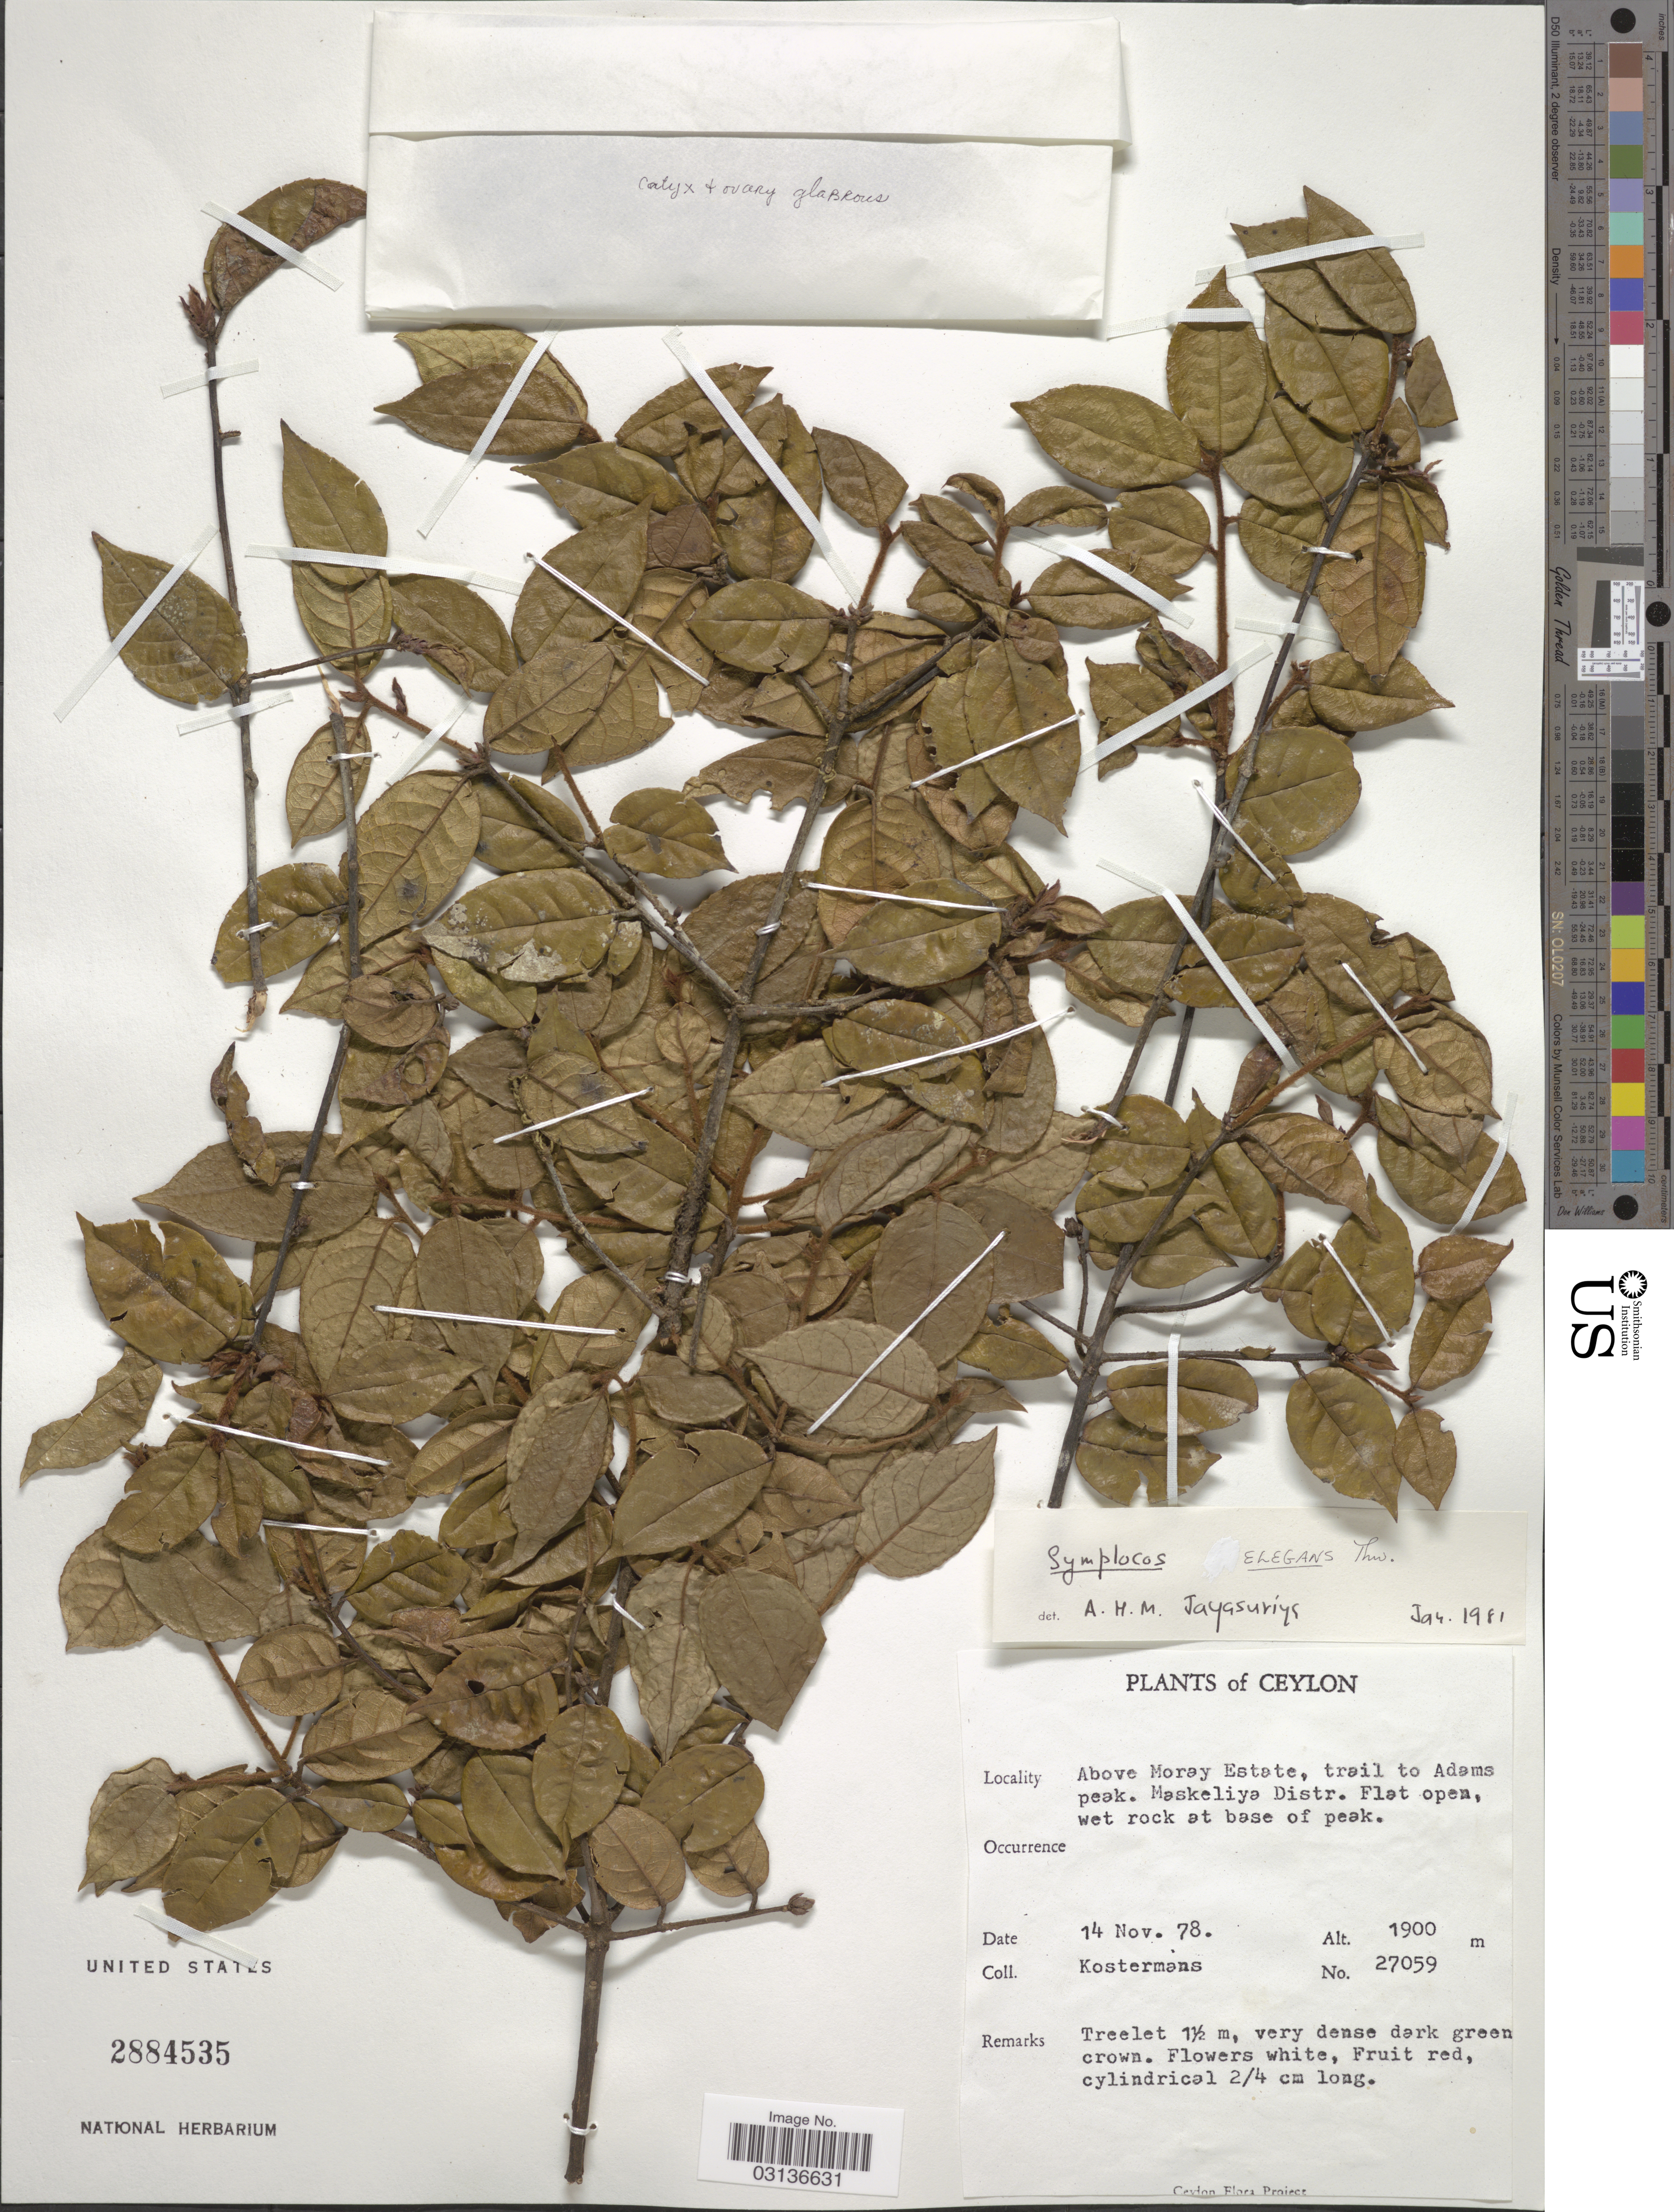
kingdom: Plantae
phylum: Tracheophyta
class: Magnoliopsida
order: Ericales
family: Symplocaceae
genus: Symplocos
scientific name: Symplocos elegans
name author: Thwaites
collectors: Kostermans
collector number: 27059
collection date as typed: Transcribed d/m/y: 14/11/78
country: Sri Lanka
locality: Ceylon. Above Moray Estate, trail to Adams peak. Maskeliya Distr.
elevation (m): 1900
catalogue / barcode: US 2884535